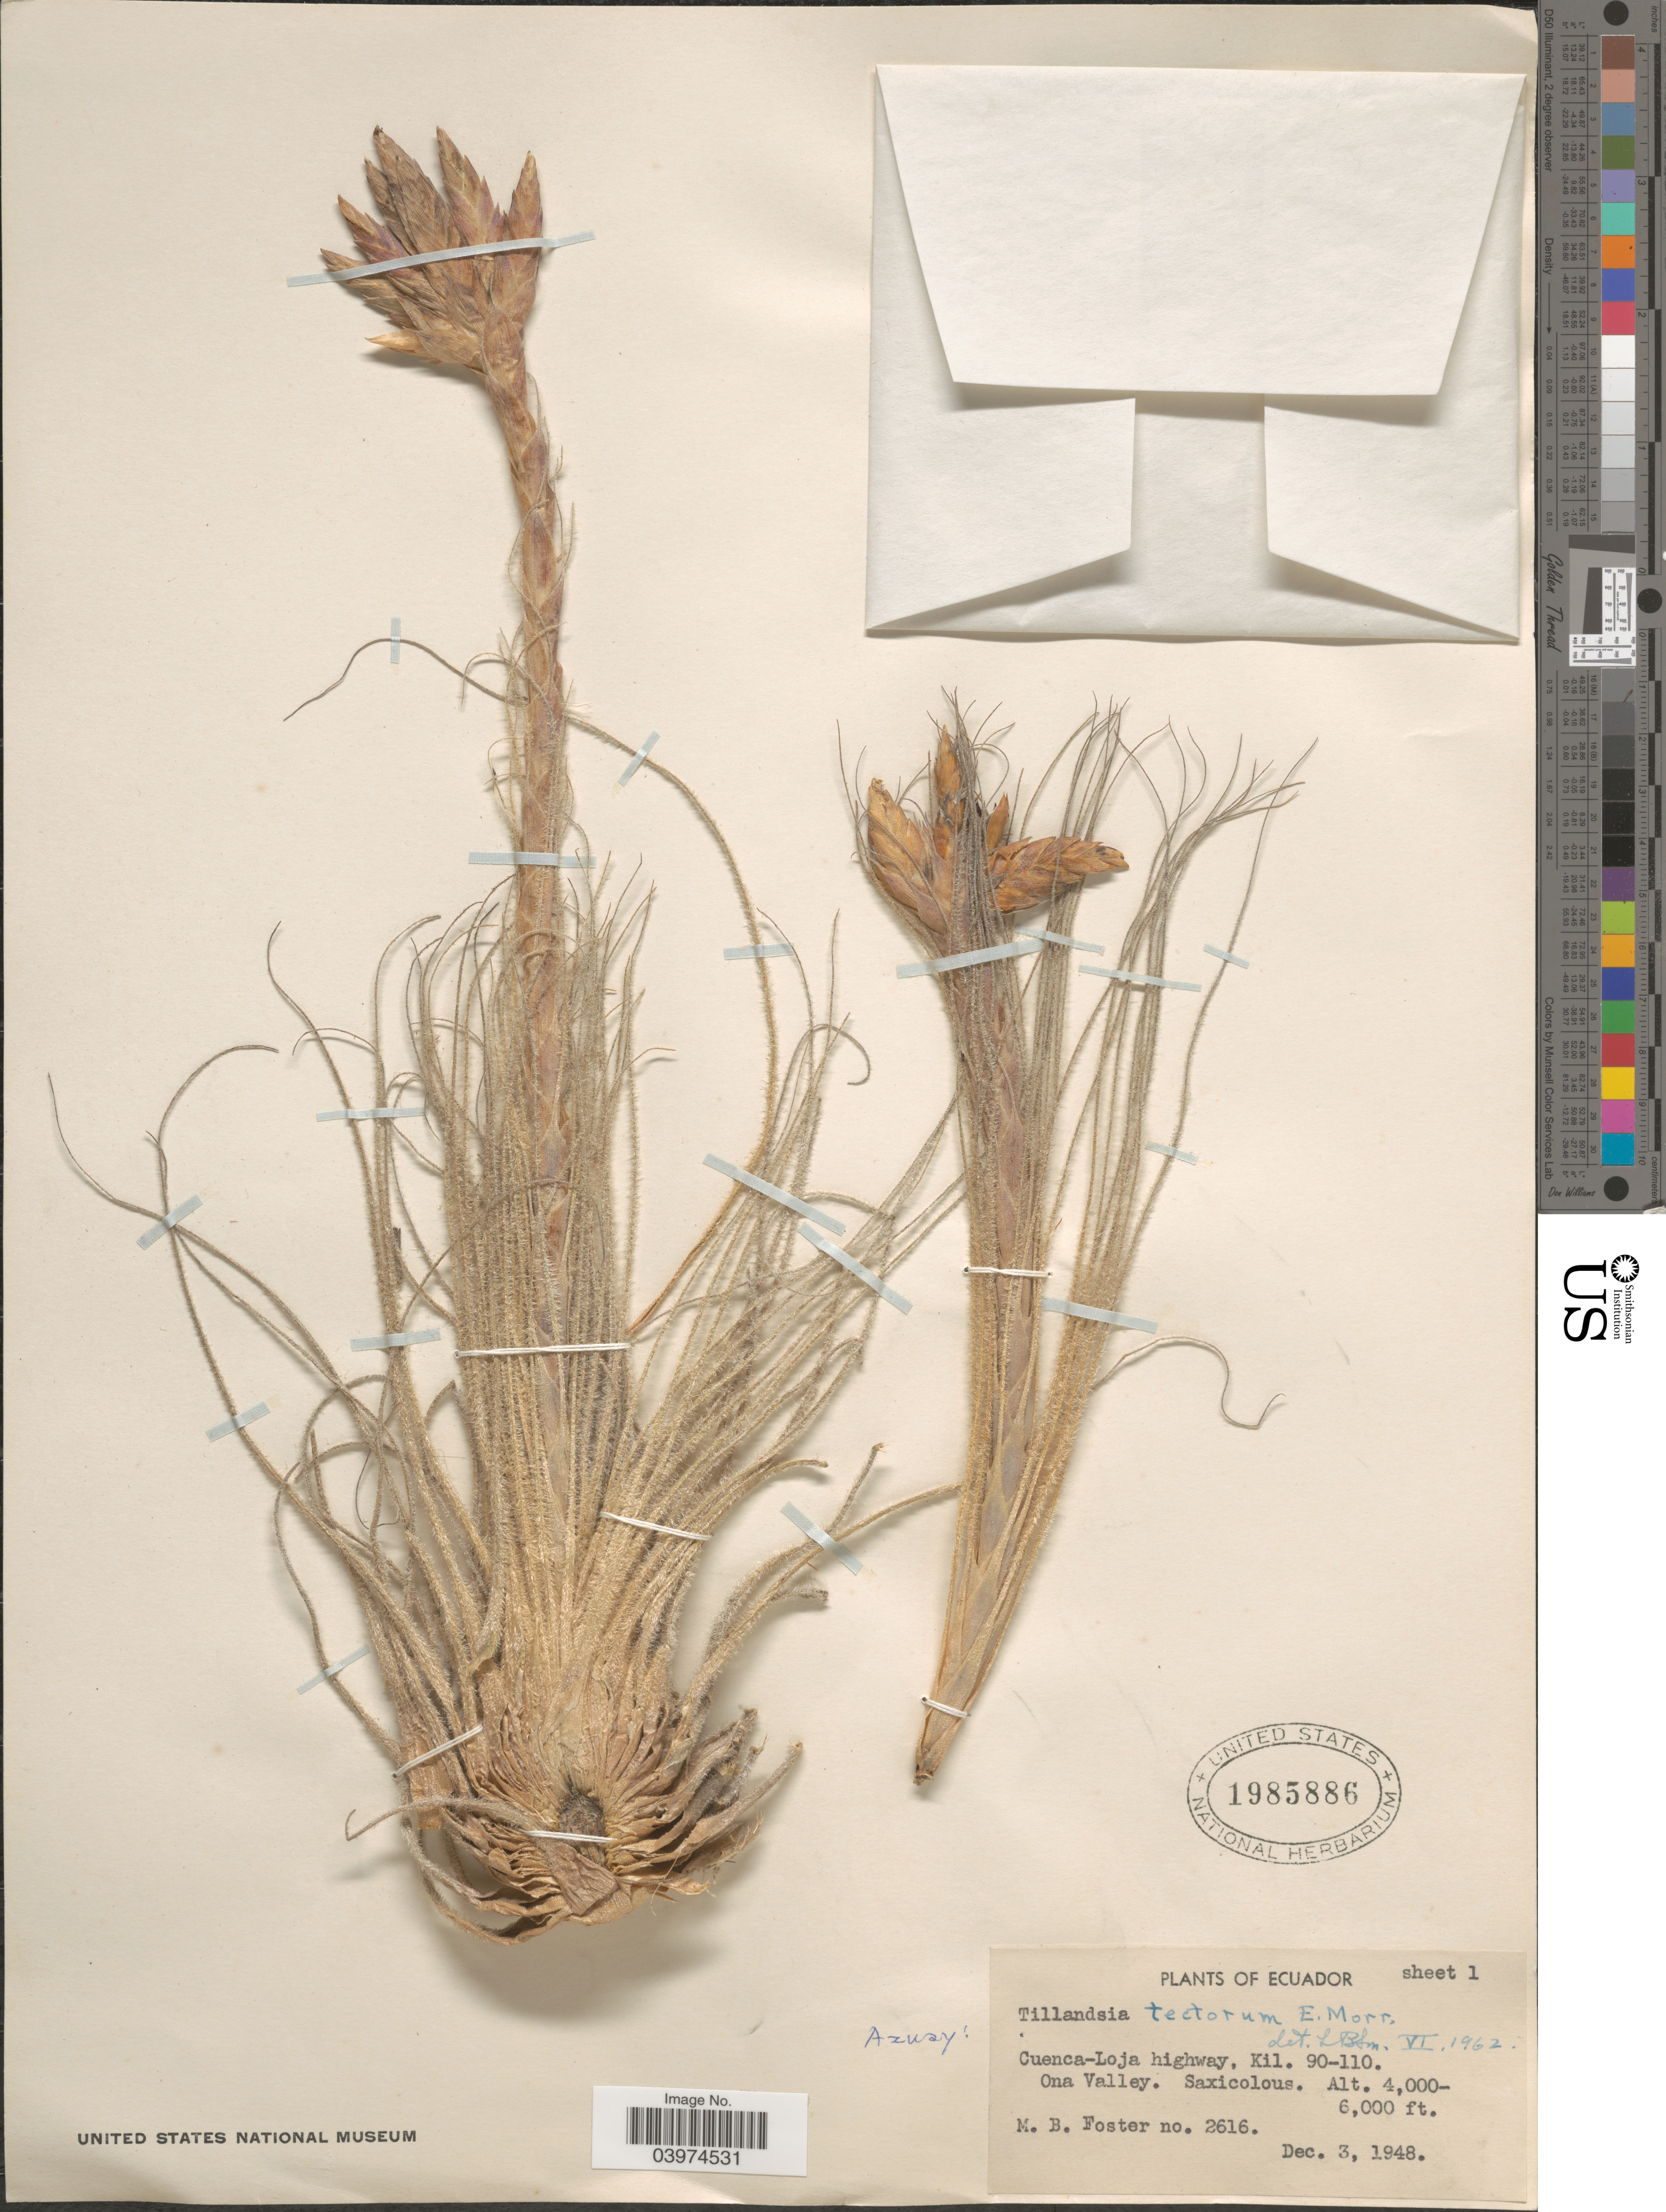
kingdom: Plantae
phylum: Tracheophyta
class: Liliopsida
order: Poales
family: Bromeliaceae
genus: Tillandsia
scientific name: Tillandsia tectorum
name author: É. Morren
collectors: M. B. Foster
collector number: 2616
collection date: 1948-12-03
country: Ecuador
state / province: Azuay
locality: Cuenca-Loja highway, Kil. 90-110. Ona Valley.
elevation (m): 1219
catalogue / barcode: US 1985886